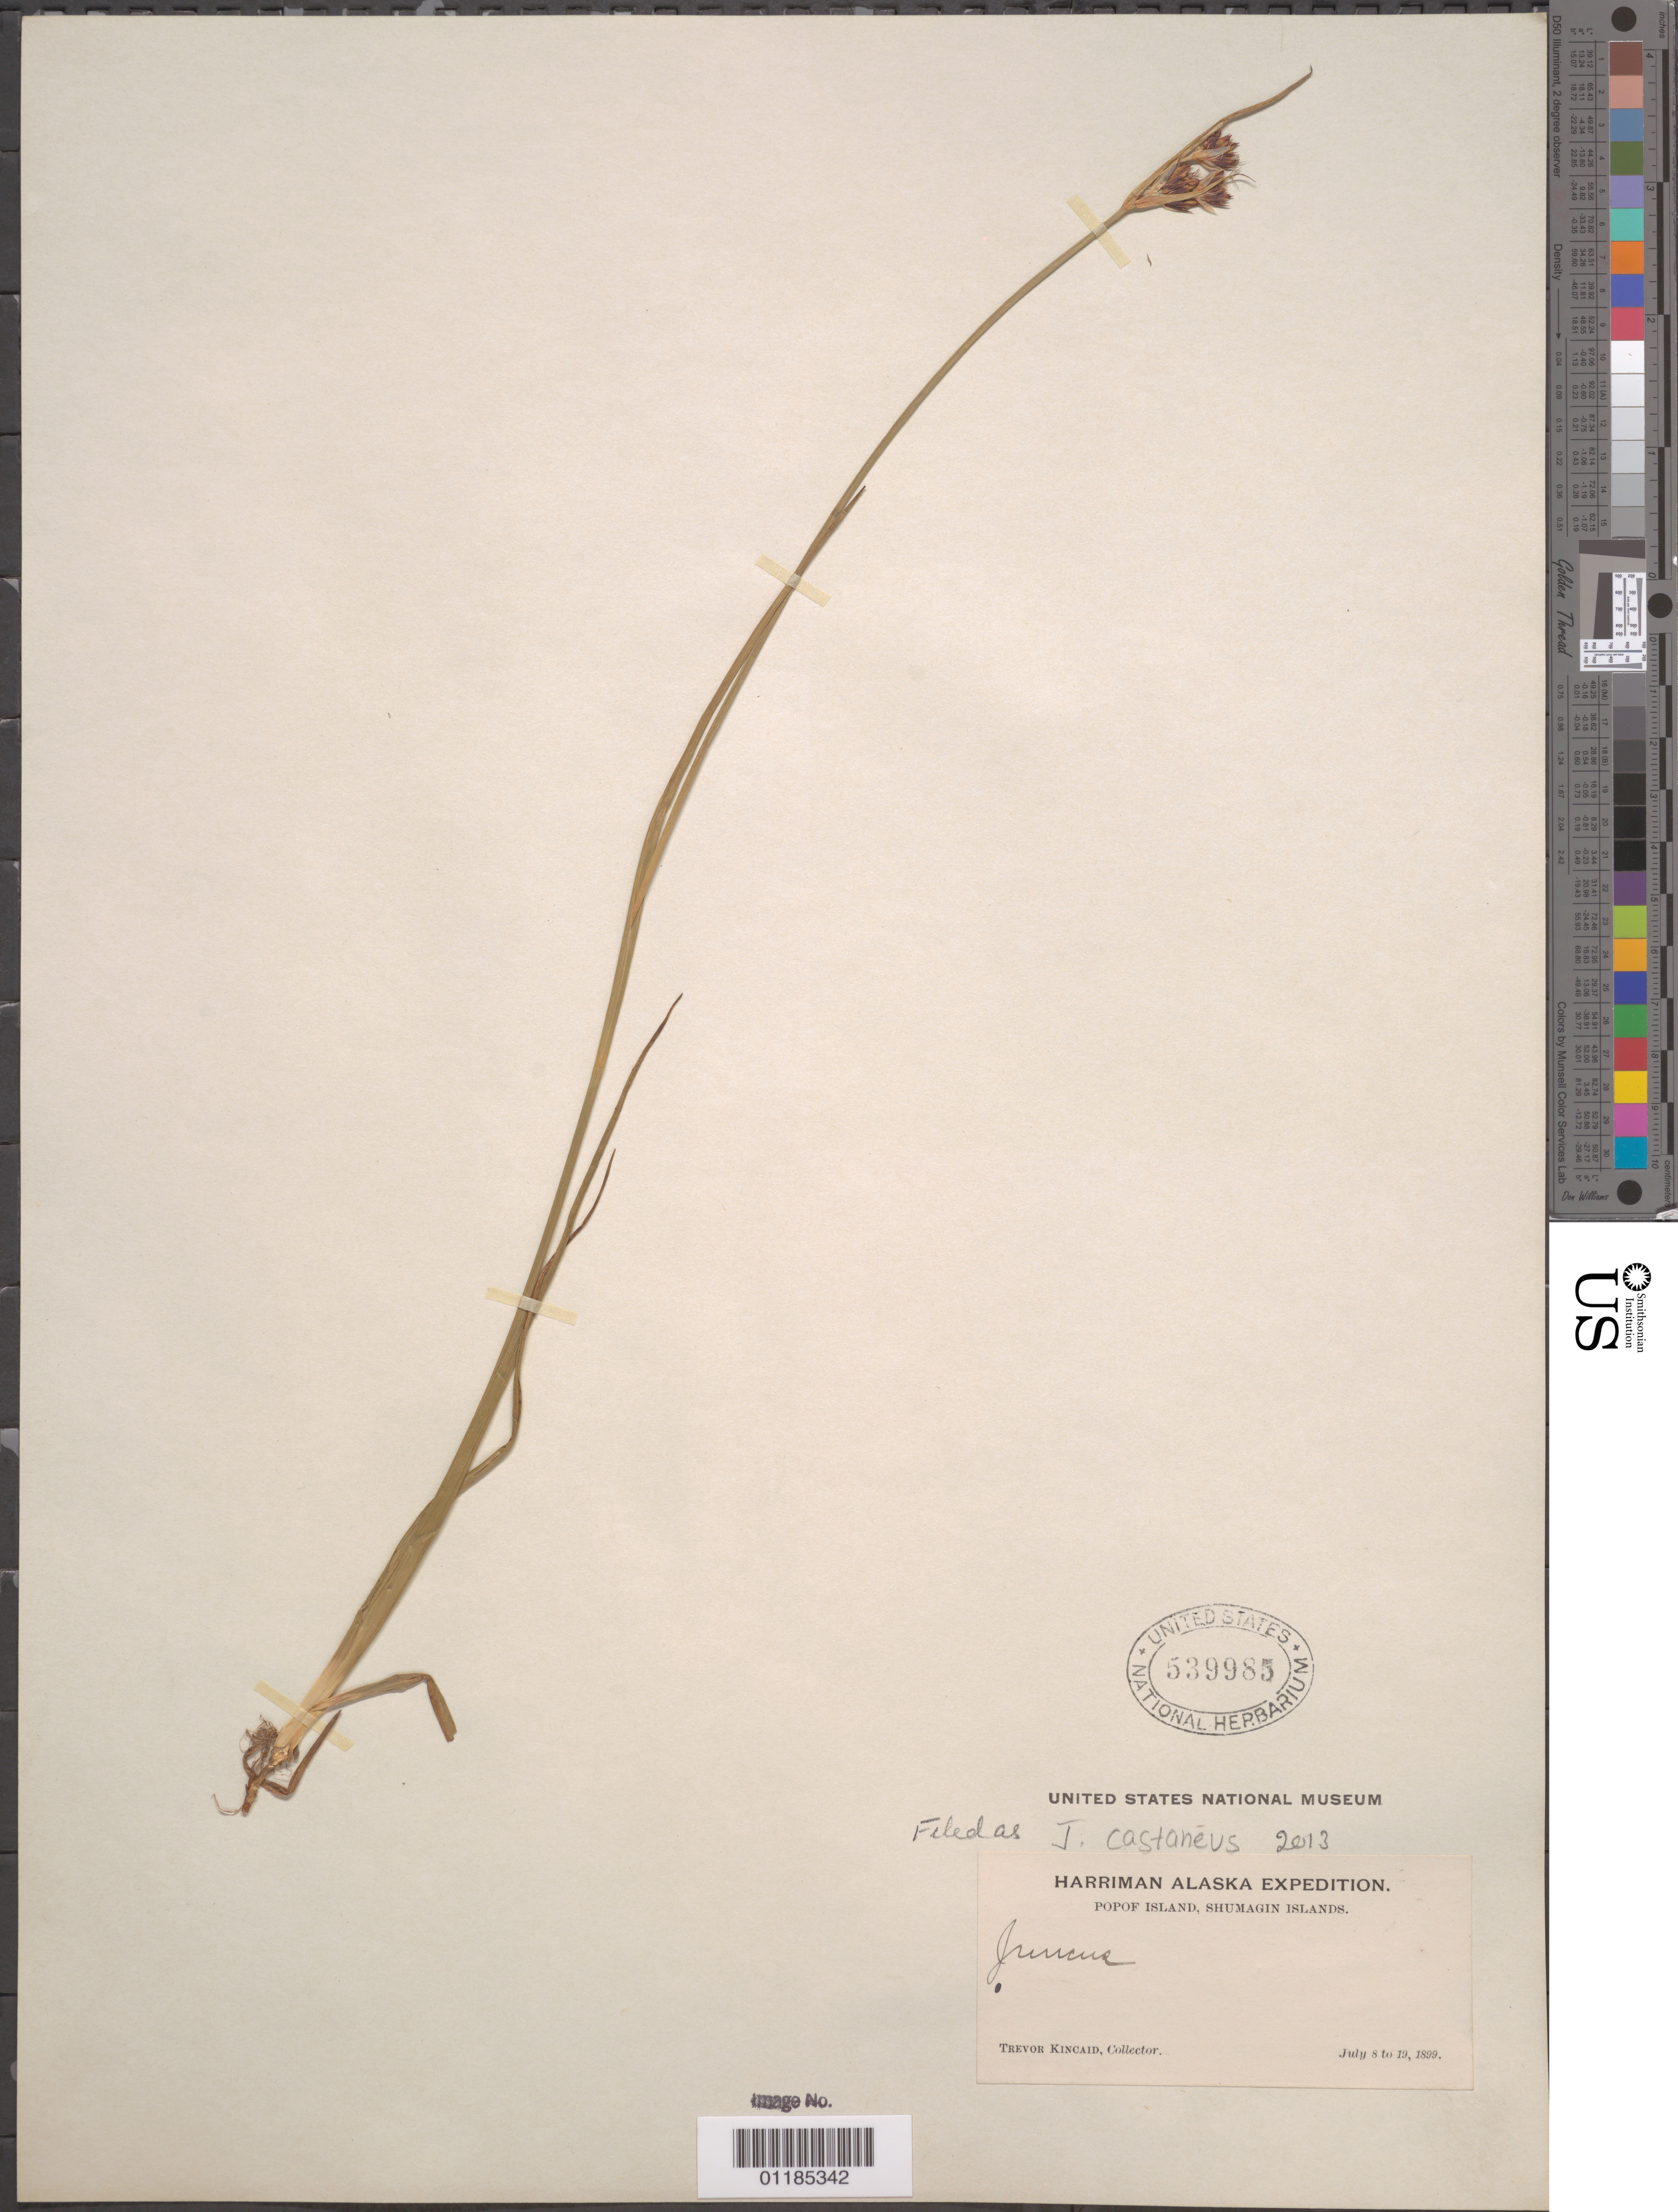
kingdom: Plantae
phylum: Tracheophyta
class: Liliopsida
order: Poales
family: Juncaceae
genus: Juncus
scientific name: Juncus castaneus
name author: Sm.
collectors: T. C. Kincaid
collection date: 1899-07-08/1899-07-19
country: United States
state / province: Alaska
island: Popof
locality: Popof Island.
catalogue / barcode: US 539985